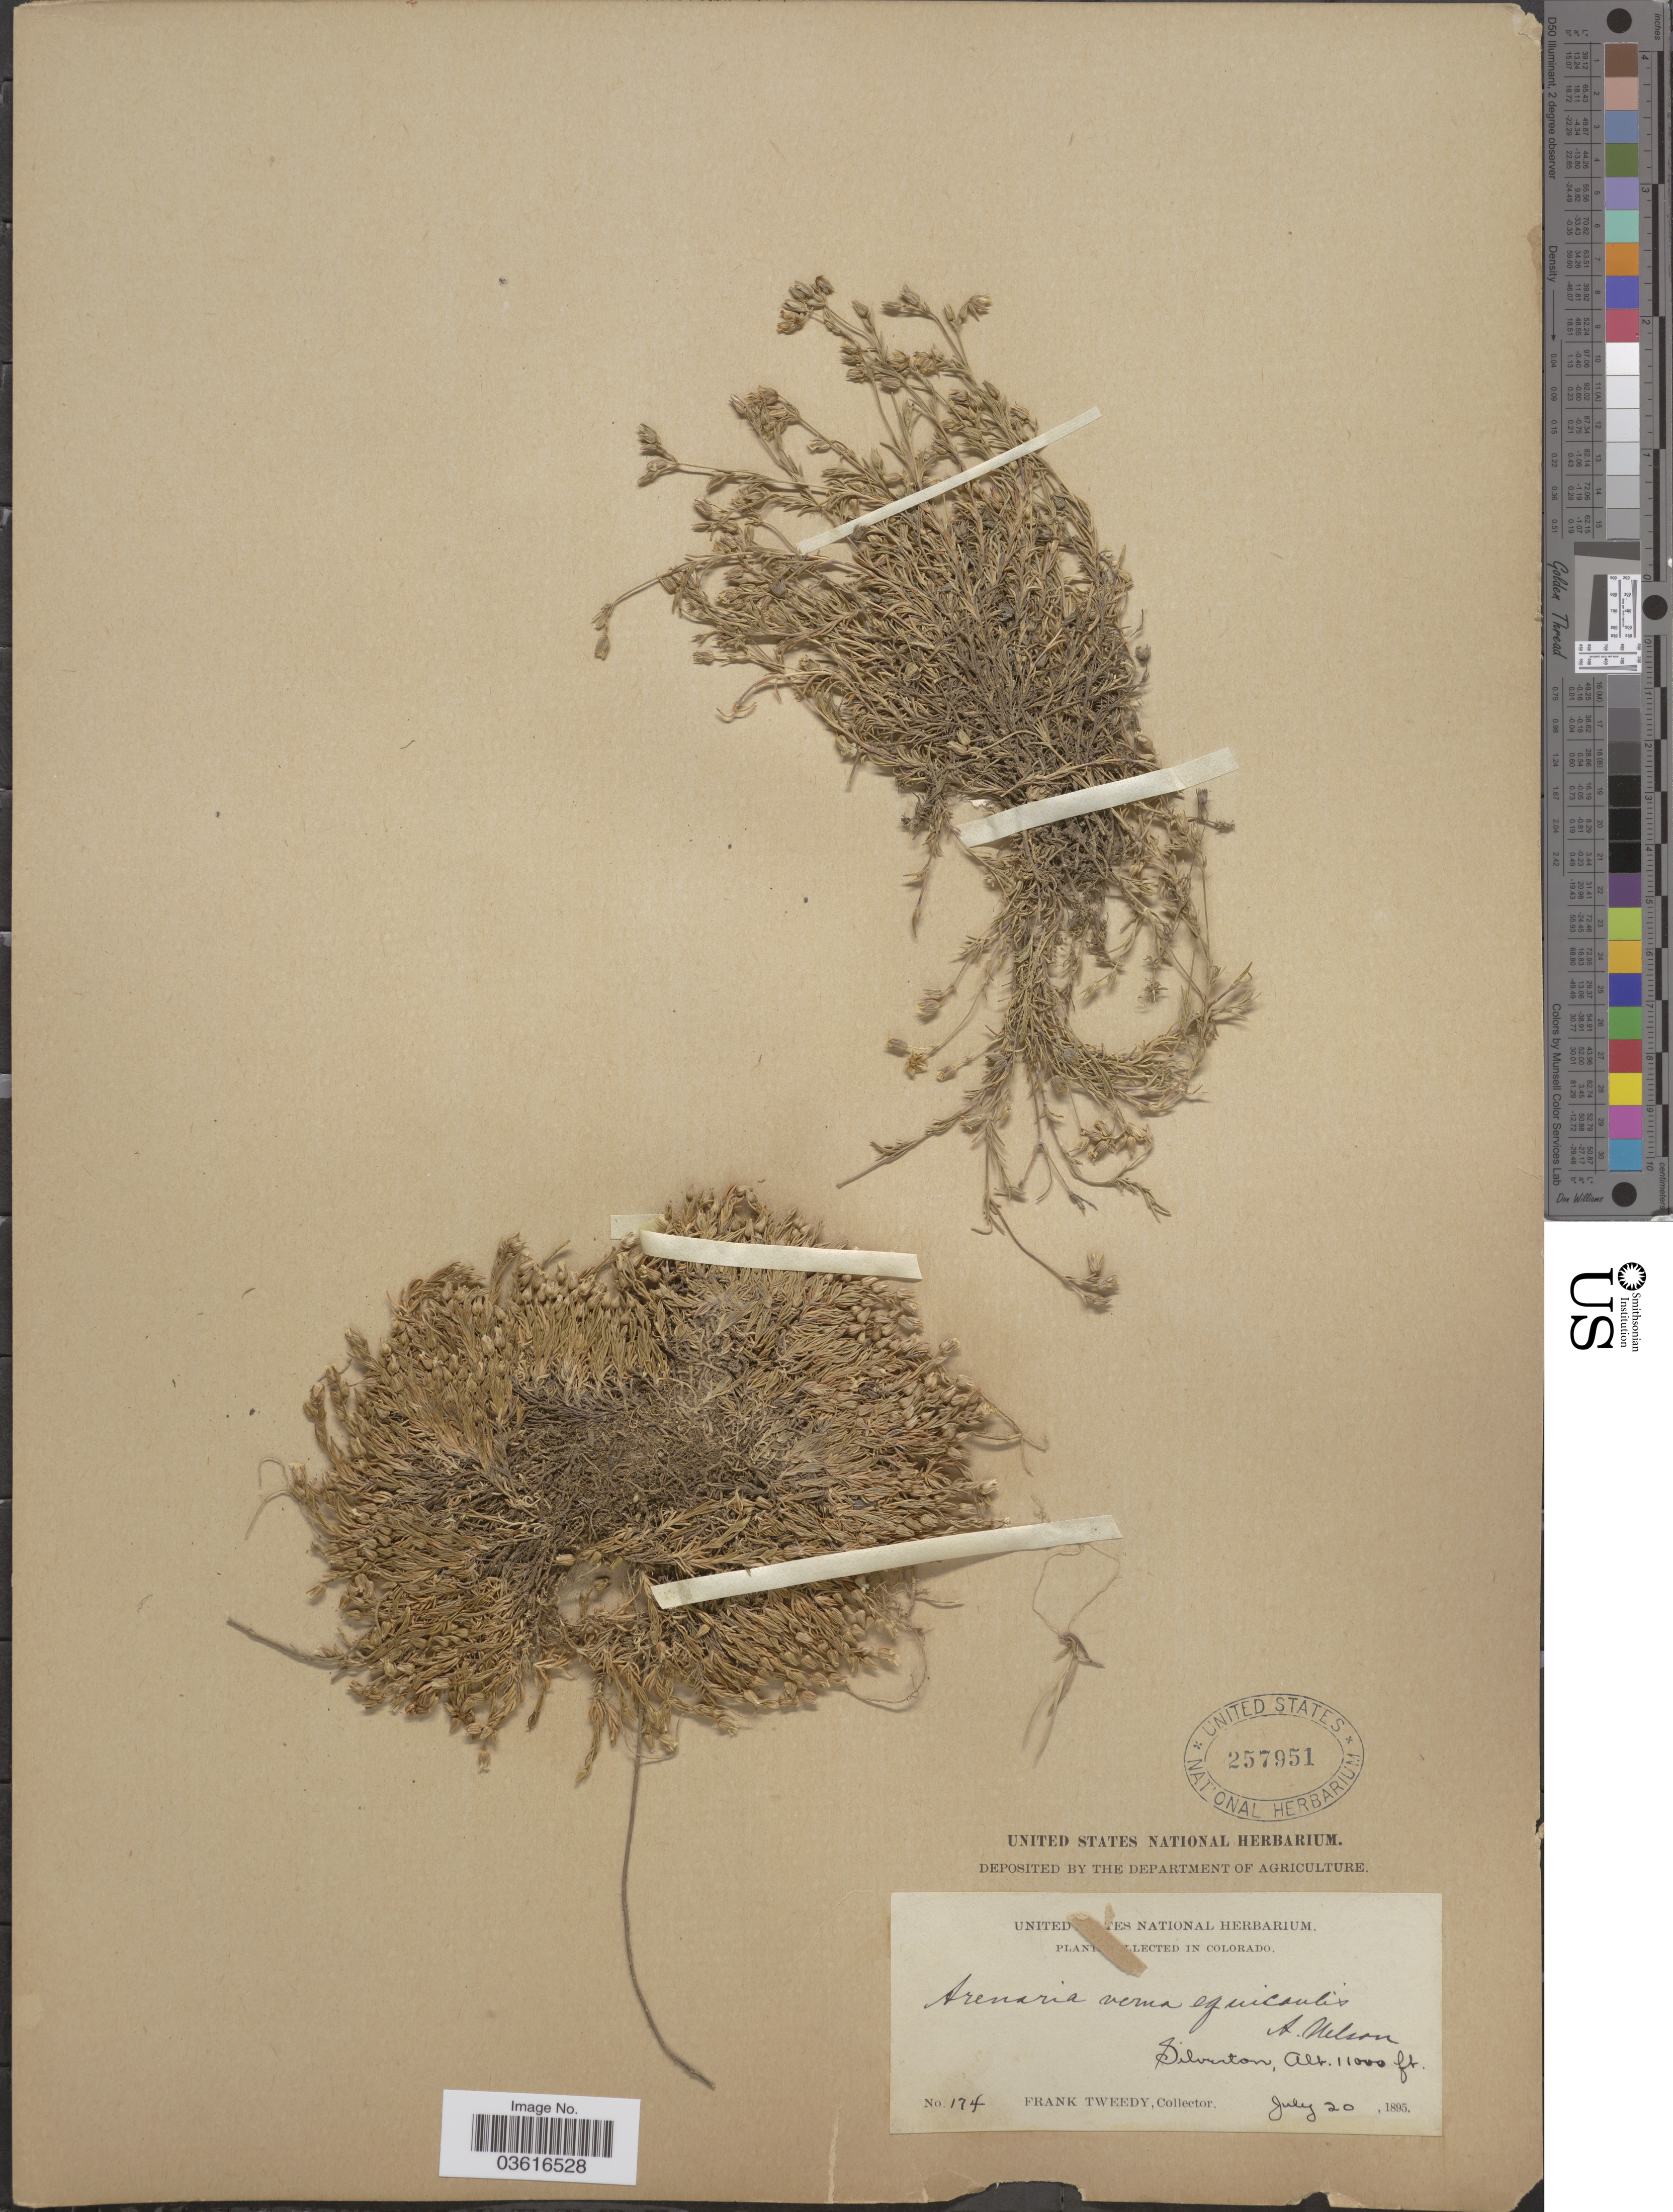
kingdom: Plantae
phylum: Tracheophyta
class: Magnoliopsida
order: Caryophyllales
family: Caryophyllaceae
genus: Minuartia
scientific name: Minuartia propinqua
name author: (Richardson) House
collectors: F. Tweedy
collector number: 174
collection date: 1895-07-20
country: United States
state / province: Colorado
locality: Silverton.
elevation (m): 3353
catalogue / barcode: US 257951